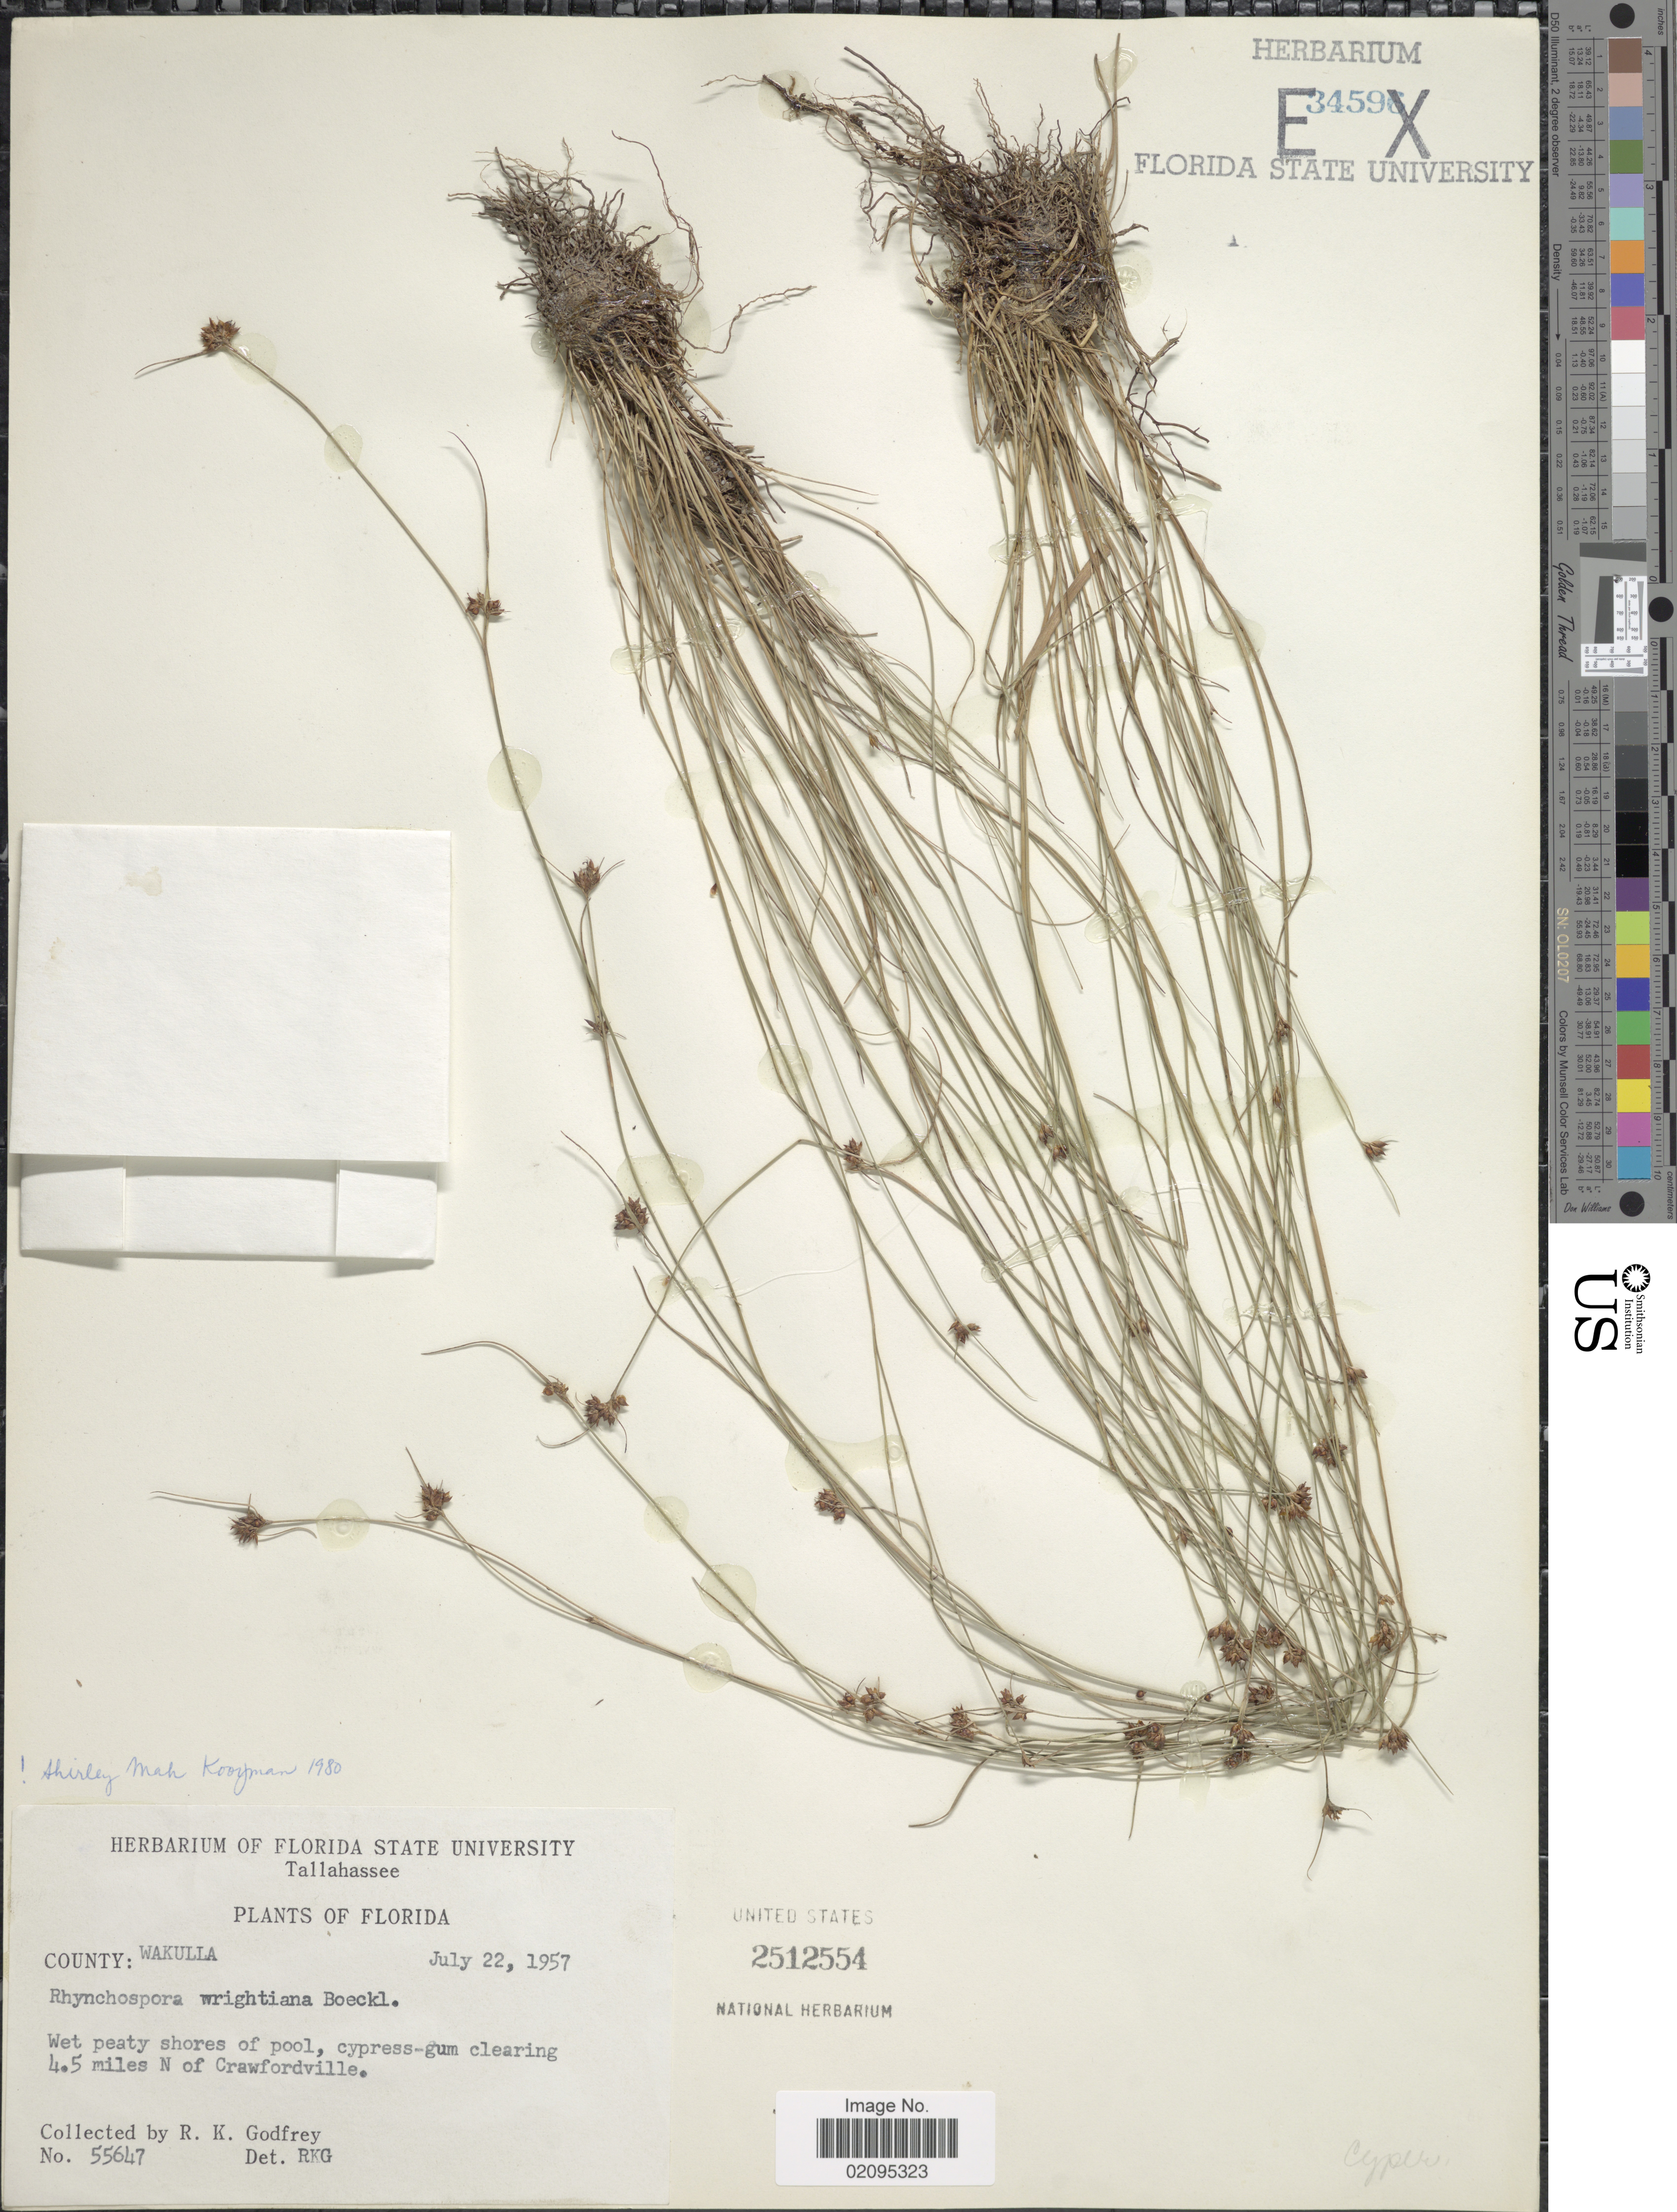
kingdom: Plantae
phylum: Tracheophyta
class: Liliopsida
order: Poales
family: Cyperaceae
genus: Rhynchospora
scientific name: Rhynchospora wrightiana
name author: Boeckeler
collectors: R. K. Godfrey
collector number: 55647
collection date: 1957-07-22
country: United States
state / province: Florida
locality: Wet peaty shores of pool, cypress-gum clearing 4.5 miles N of Crawfordville. County: Wakulla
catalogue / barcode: US 2512554